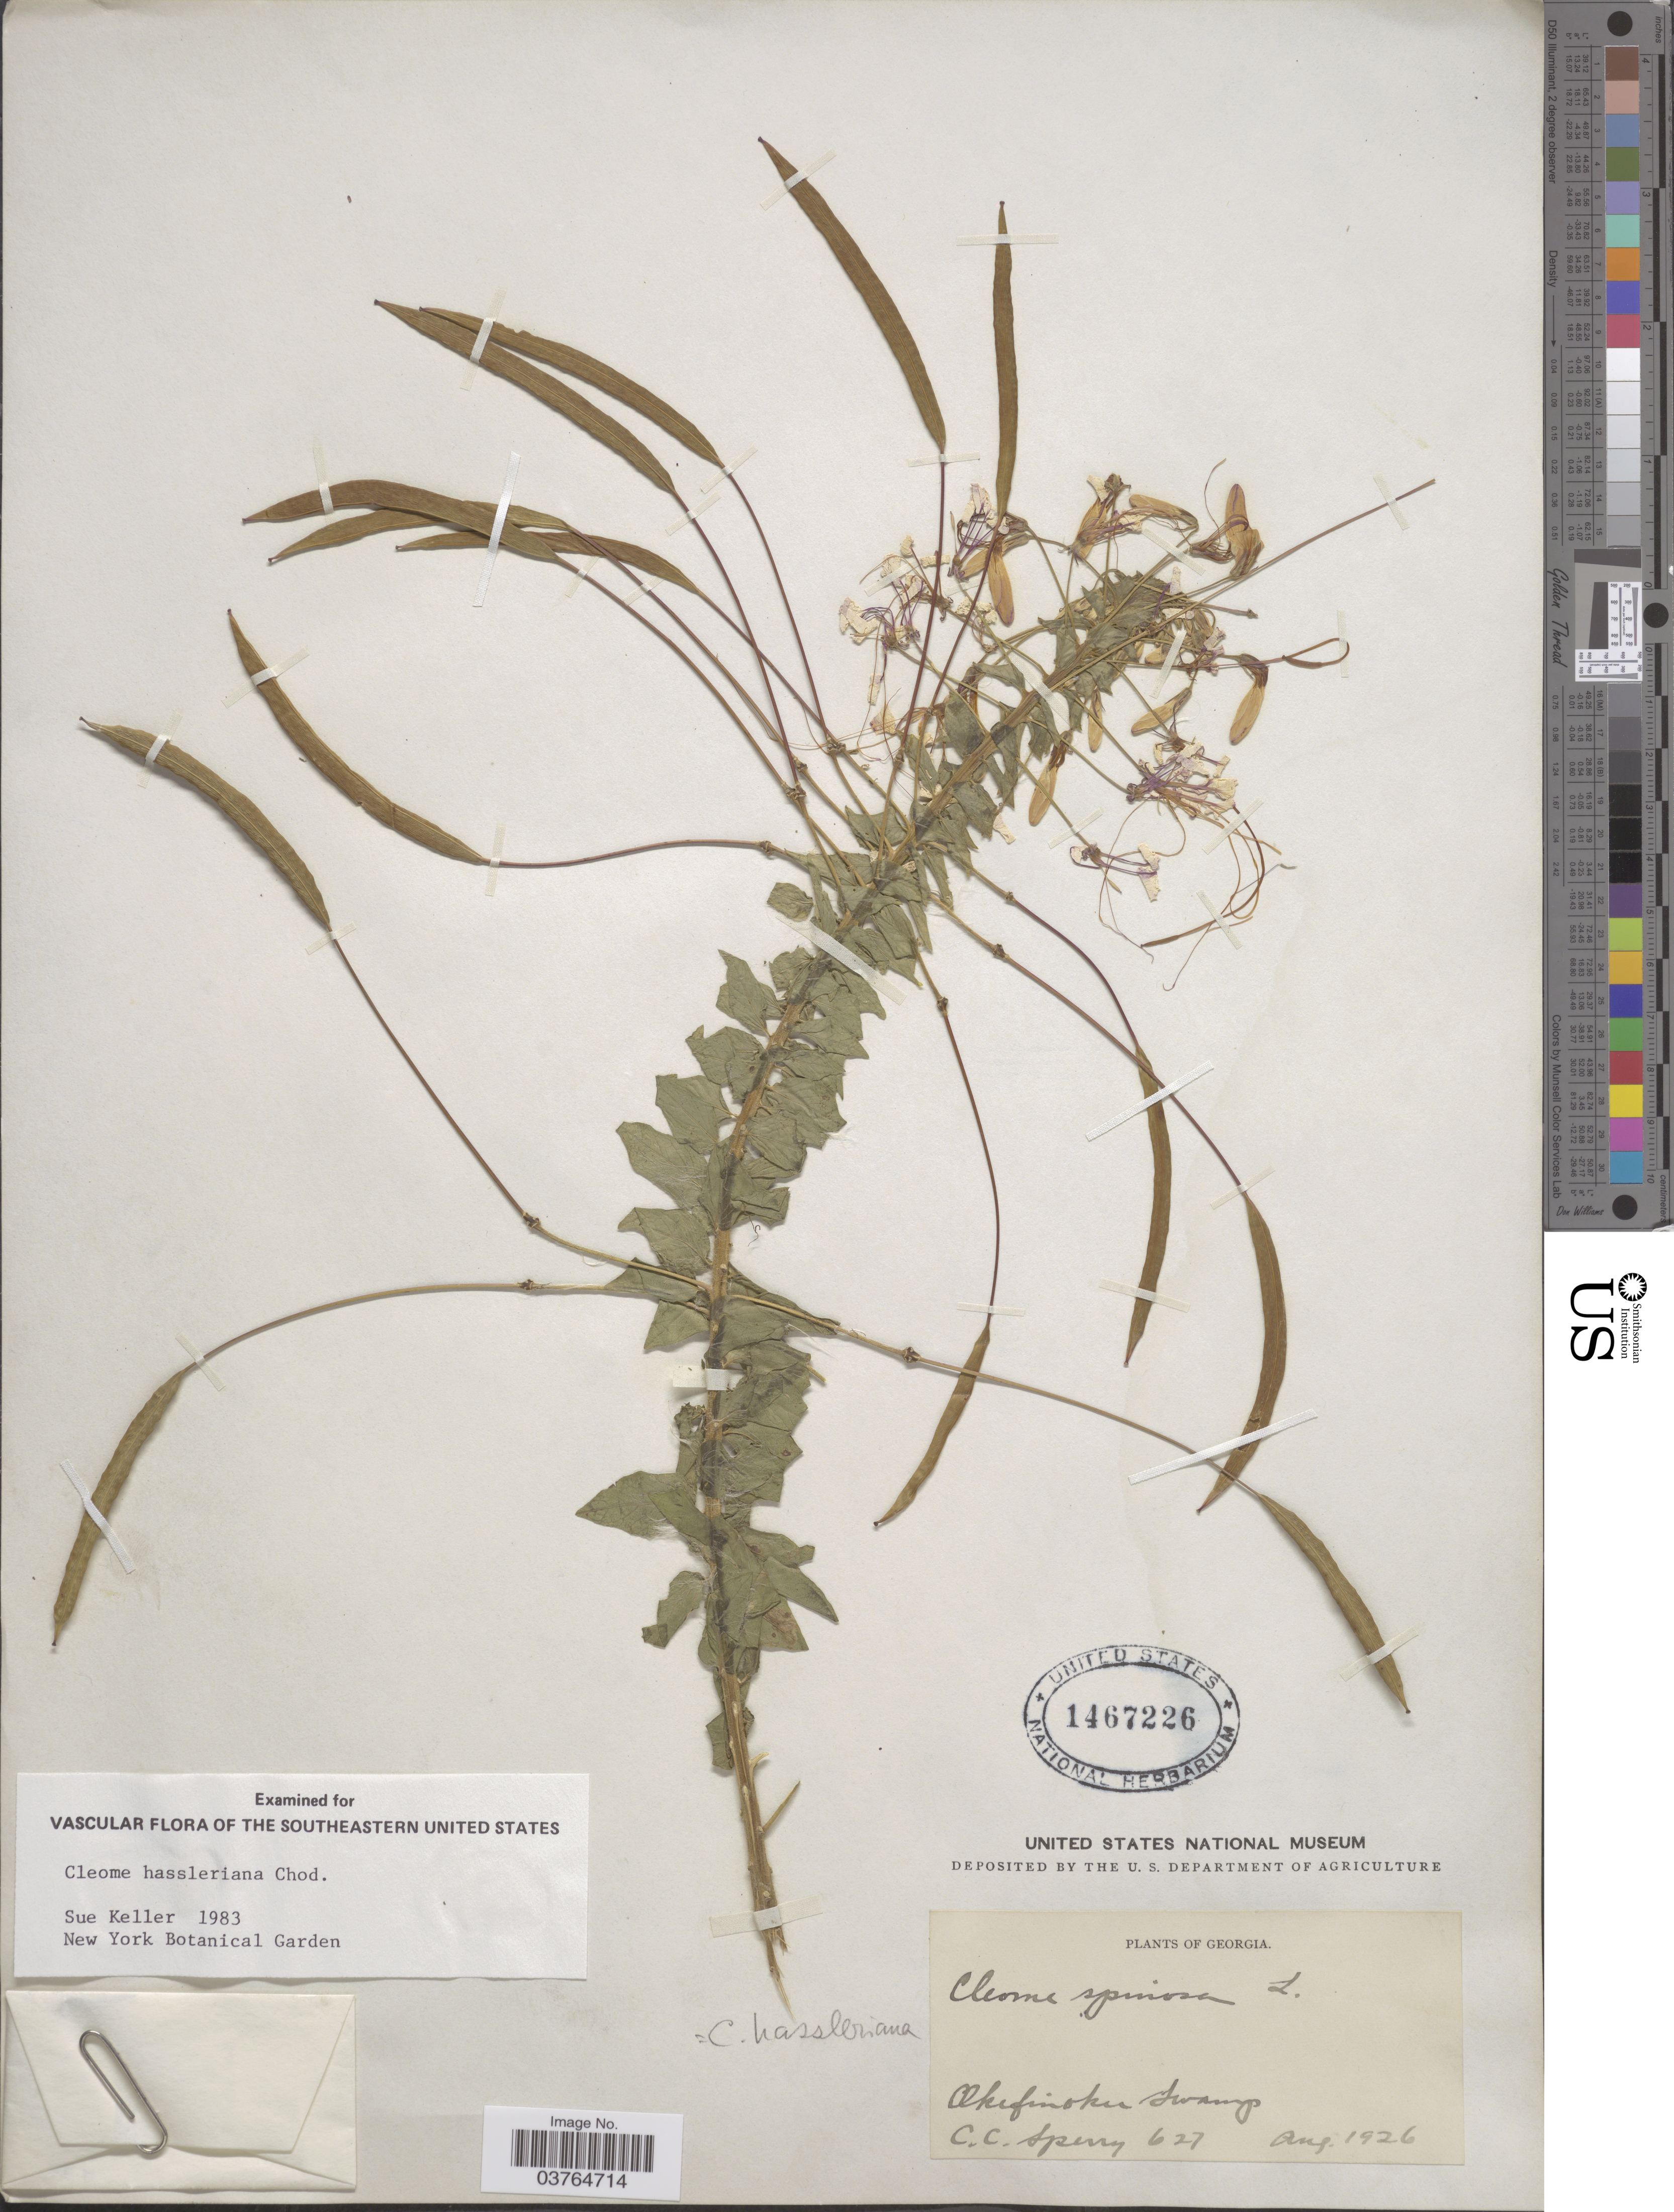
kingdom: Plantae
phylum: Tracheophyta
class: Magnoliopsida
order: Brassicales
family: Cleomaceae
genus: Tarenaya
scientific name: Tarenaya houtteana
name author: (Schltdl.) Soares Neto & Roalson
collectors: C. C. Sperry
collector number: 627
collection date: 1926-08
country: United States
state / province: Georgia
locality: Okefinokee swamp.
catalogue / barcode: US 1467226